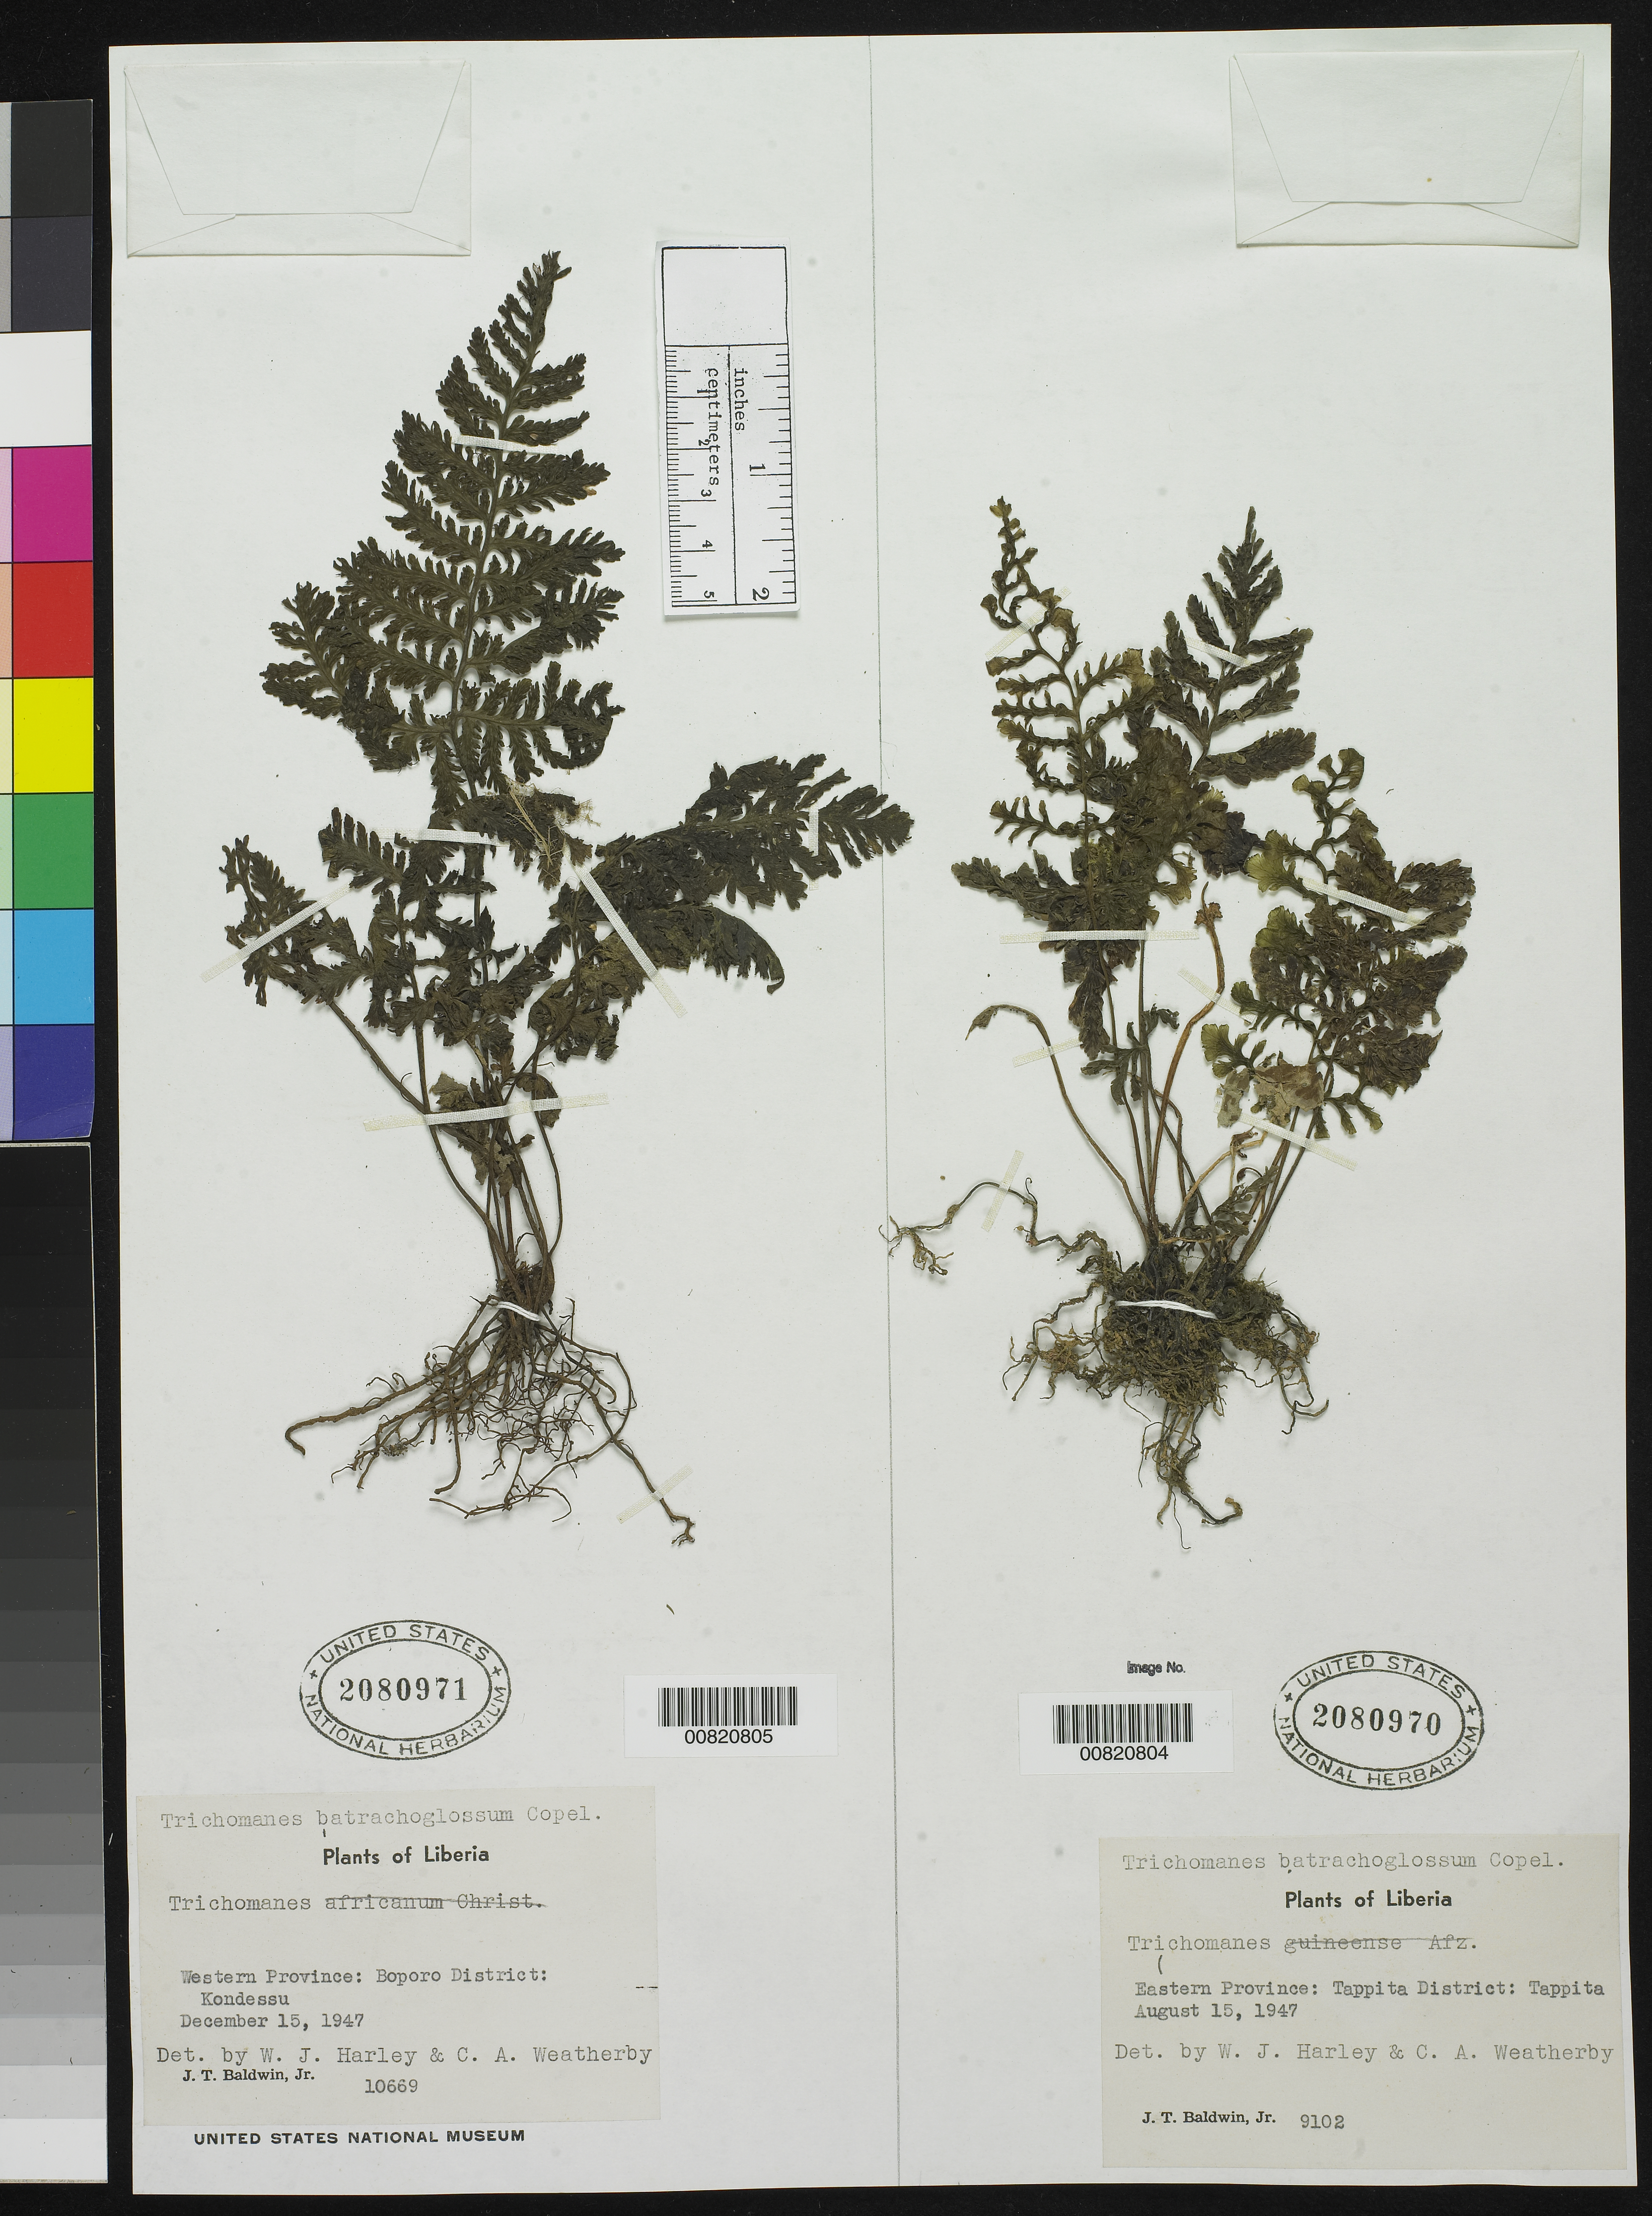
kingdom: Plantae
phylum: Tracheophyta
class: Polypodiopsida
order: Hymenophyllales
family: Hymenophyllaceae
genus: Abrodictyum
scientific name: Abrodictyum batrachoglossum (Copel.) comb. ined., 2015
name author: (Copel.)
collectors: J. T. Baldwin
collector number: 10669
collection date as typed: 15 Dec 1947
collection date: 1947-12-15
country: Liberia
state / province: Gbarpolu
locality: Western Province: Boporo District, Kondessu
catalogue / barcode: US 2080971